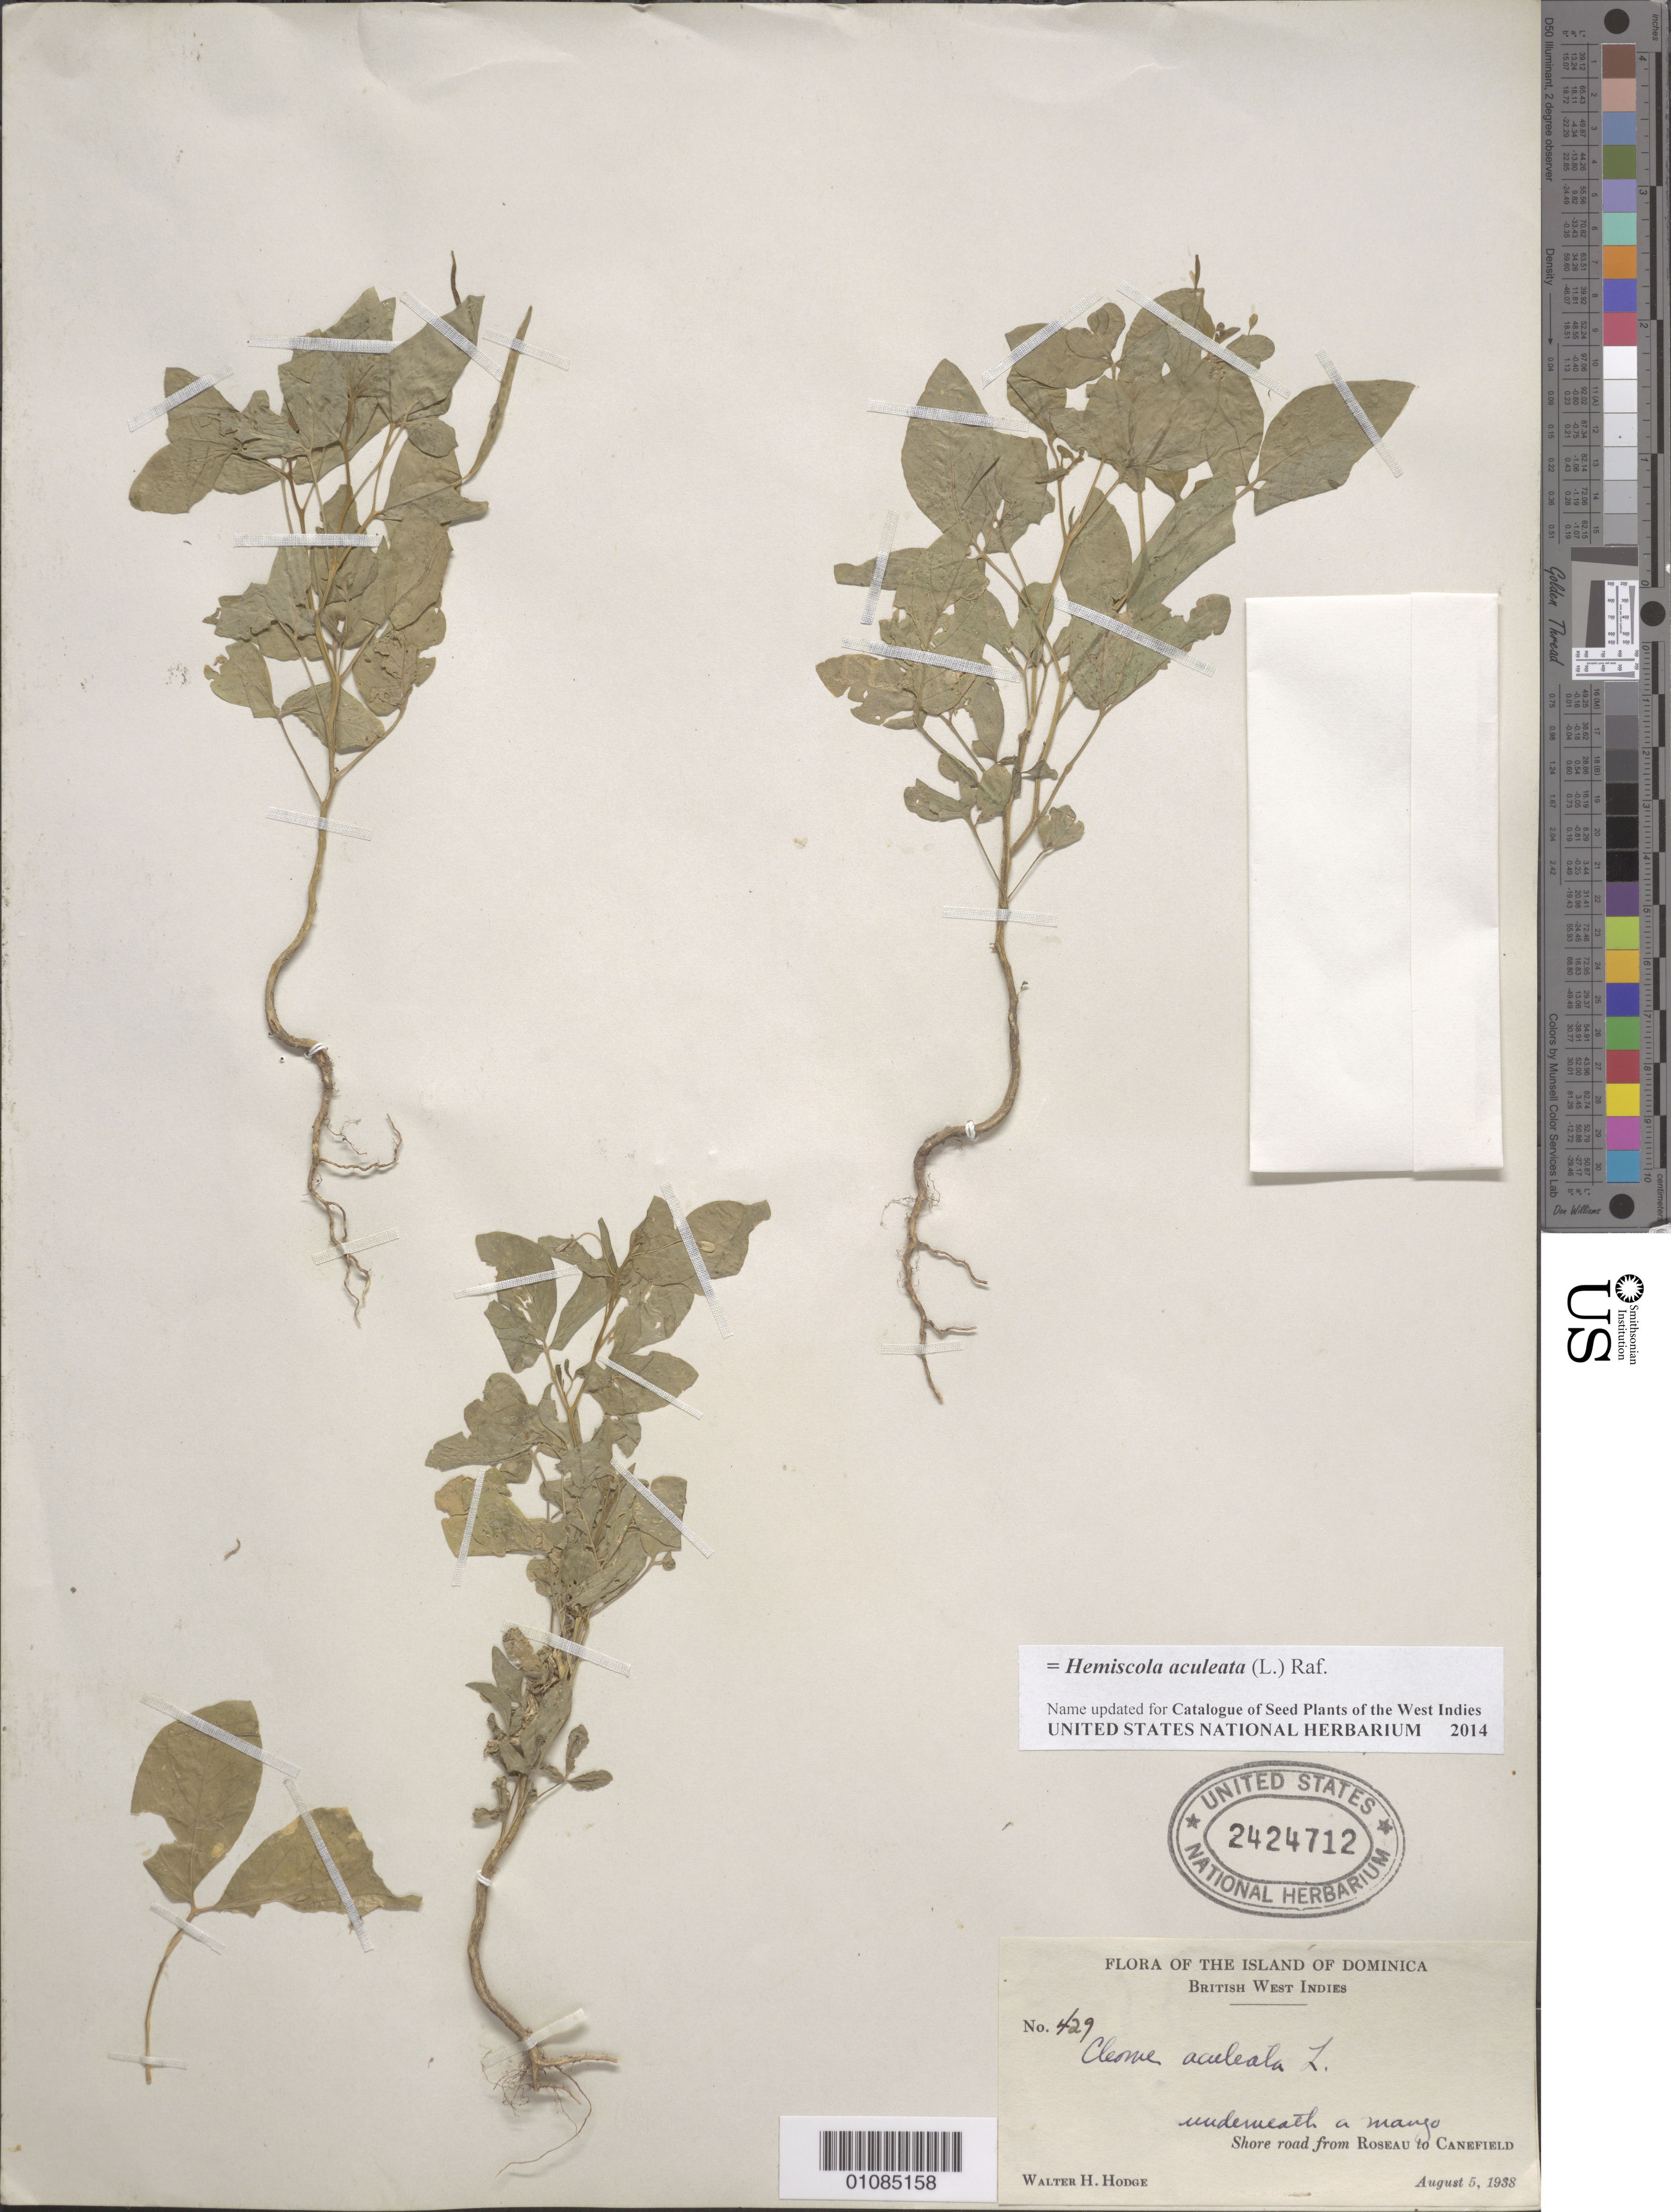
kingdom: Plantae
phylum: Tracheophyta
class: Magnoliopsida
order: Brassicales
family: Cleomaceae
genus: Tarenaya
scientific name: Tarenaya aculeata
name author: (L.) Soares Neto & Roalson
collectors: W. Hodge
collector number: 429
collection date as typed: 05 Aug 1938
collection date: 1938-08-05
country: Dominica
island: Dominica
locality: Shore road from Roseau to Canefield.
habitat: Underneath a mango.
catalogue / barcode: US 2424712